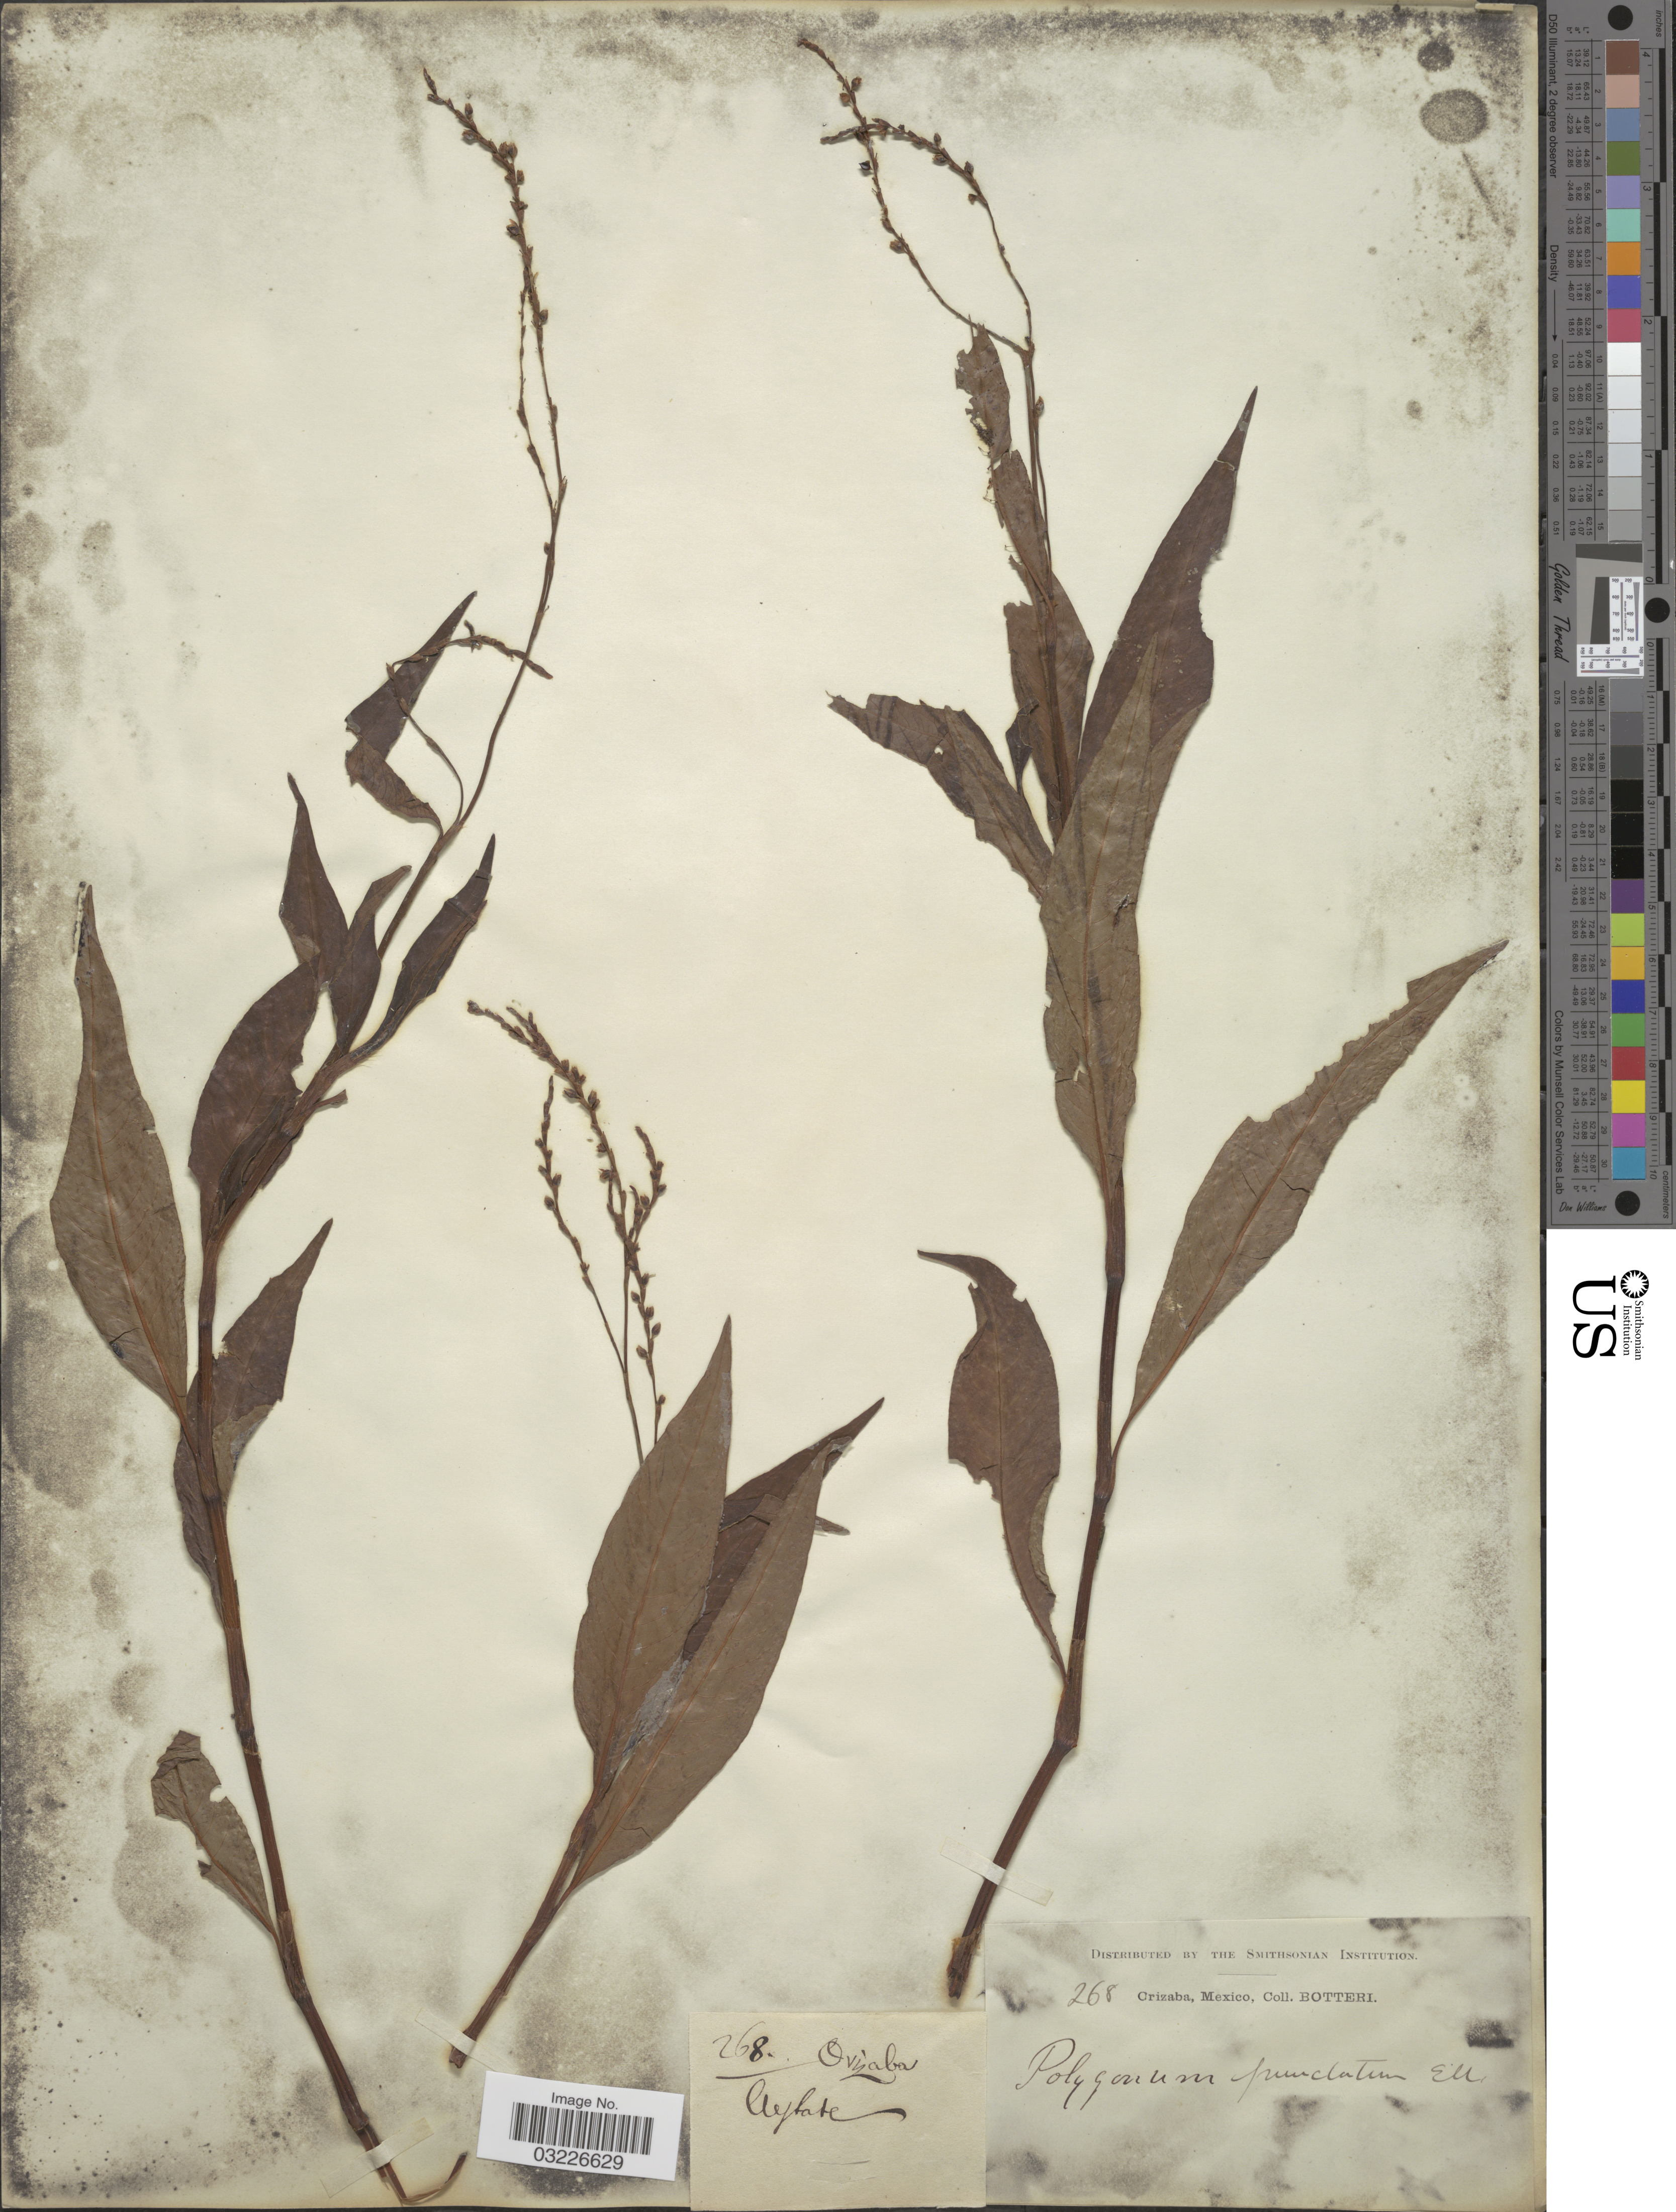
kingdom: Plantae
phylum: Tracheophyta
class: Magnoliopsida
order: Caryophyllales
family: Polygonaceae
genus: Polygonum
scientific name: Polygonum opelousanum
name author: Riddell ex Small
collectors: -. Botteri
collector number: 268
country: Mexico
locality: Orizaba.